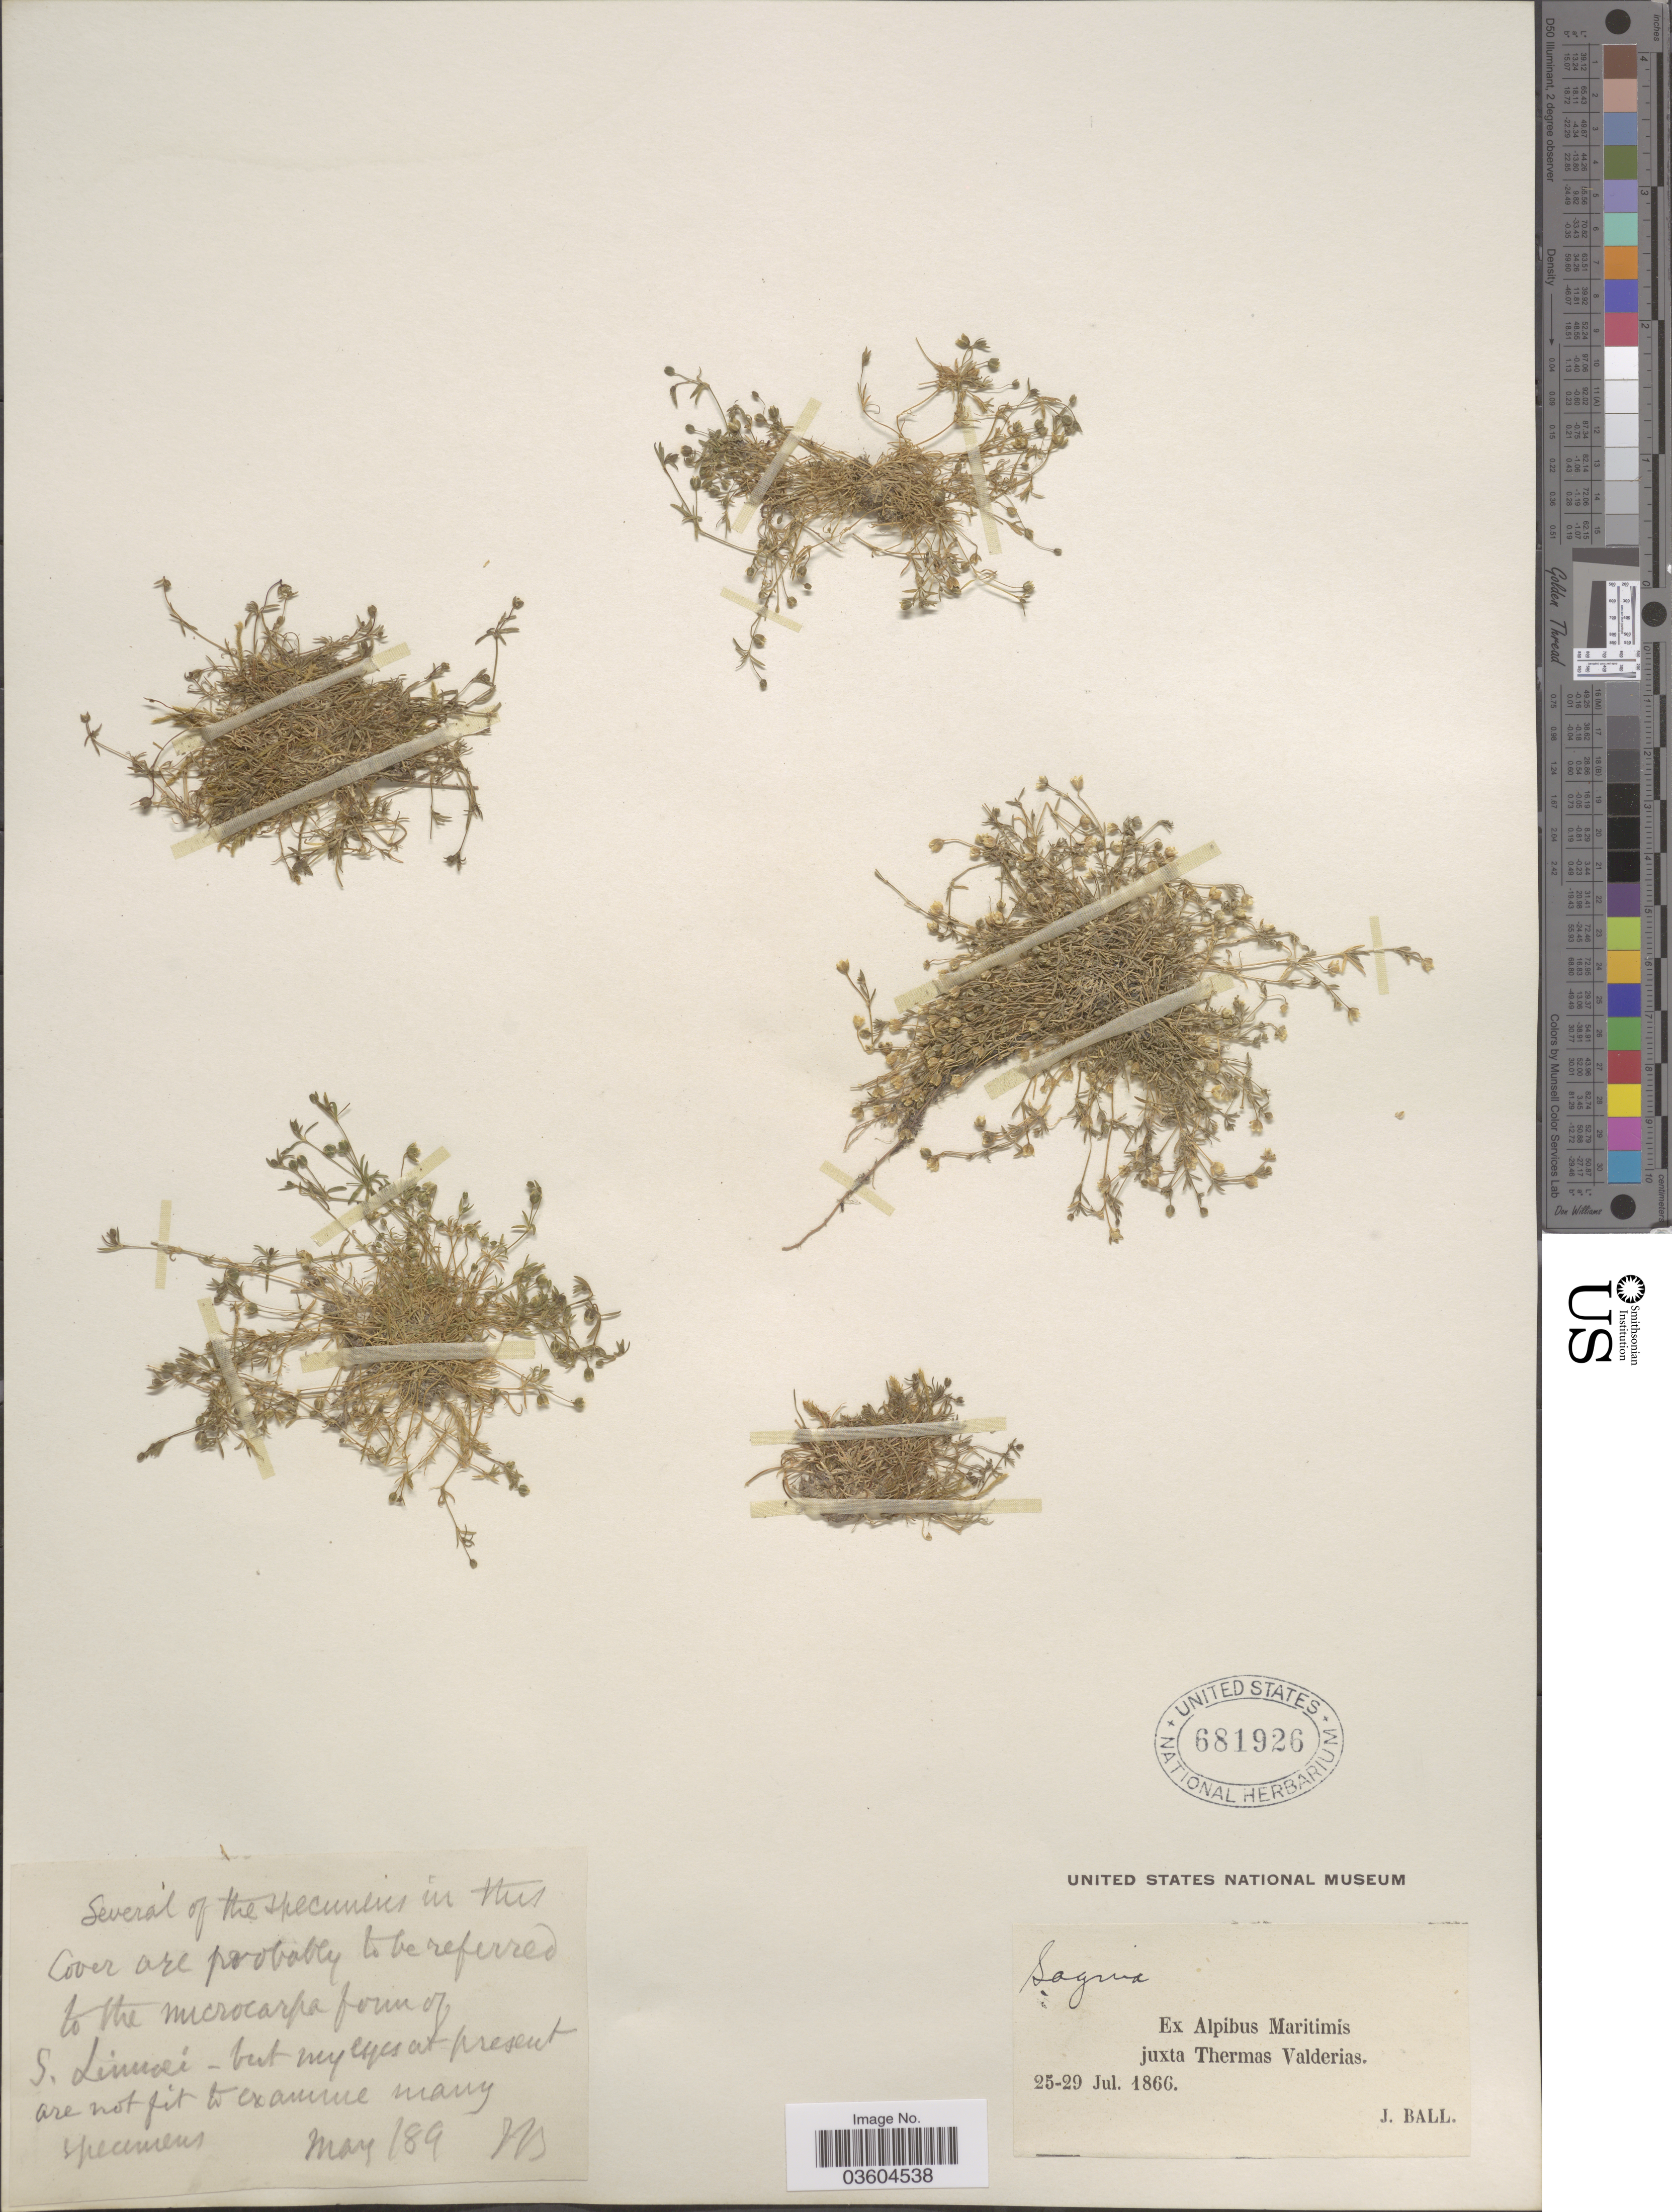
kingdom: Plantae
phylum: Tracheophyta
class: Magnoliopsida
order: Caryophyllales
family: Caryophyllaceae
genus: Sagina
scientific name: Sagina linnaei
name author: C. Presl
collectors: J. Ball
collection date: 1866-07-25/1866-07-29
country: Italy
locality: Ex Alpibus Maritimis juxta Thermas Valderias.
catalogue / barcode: US 681926